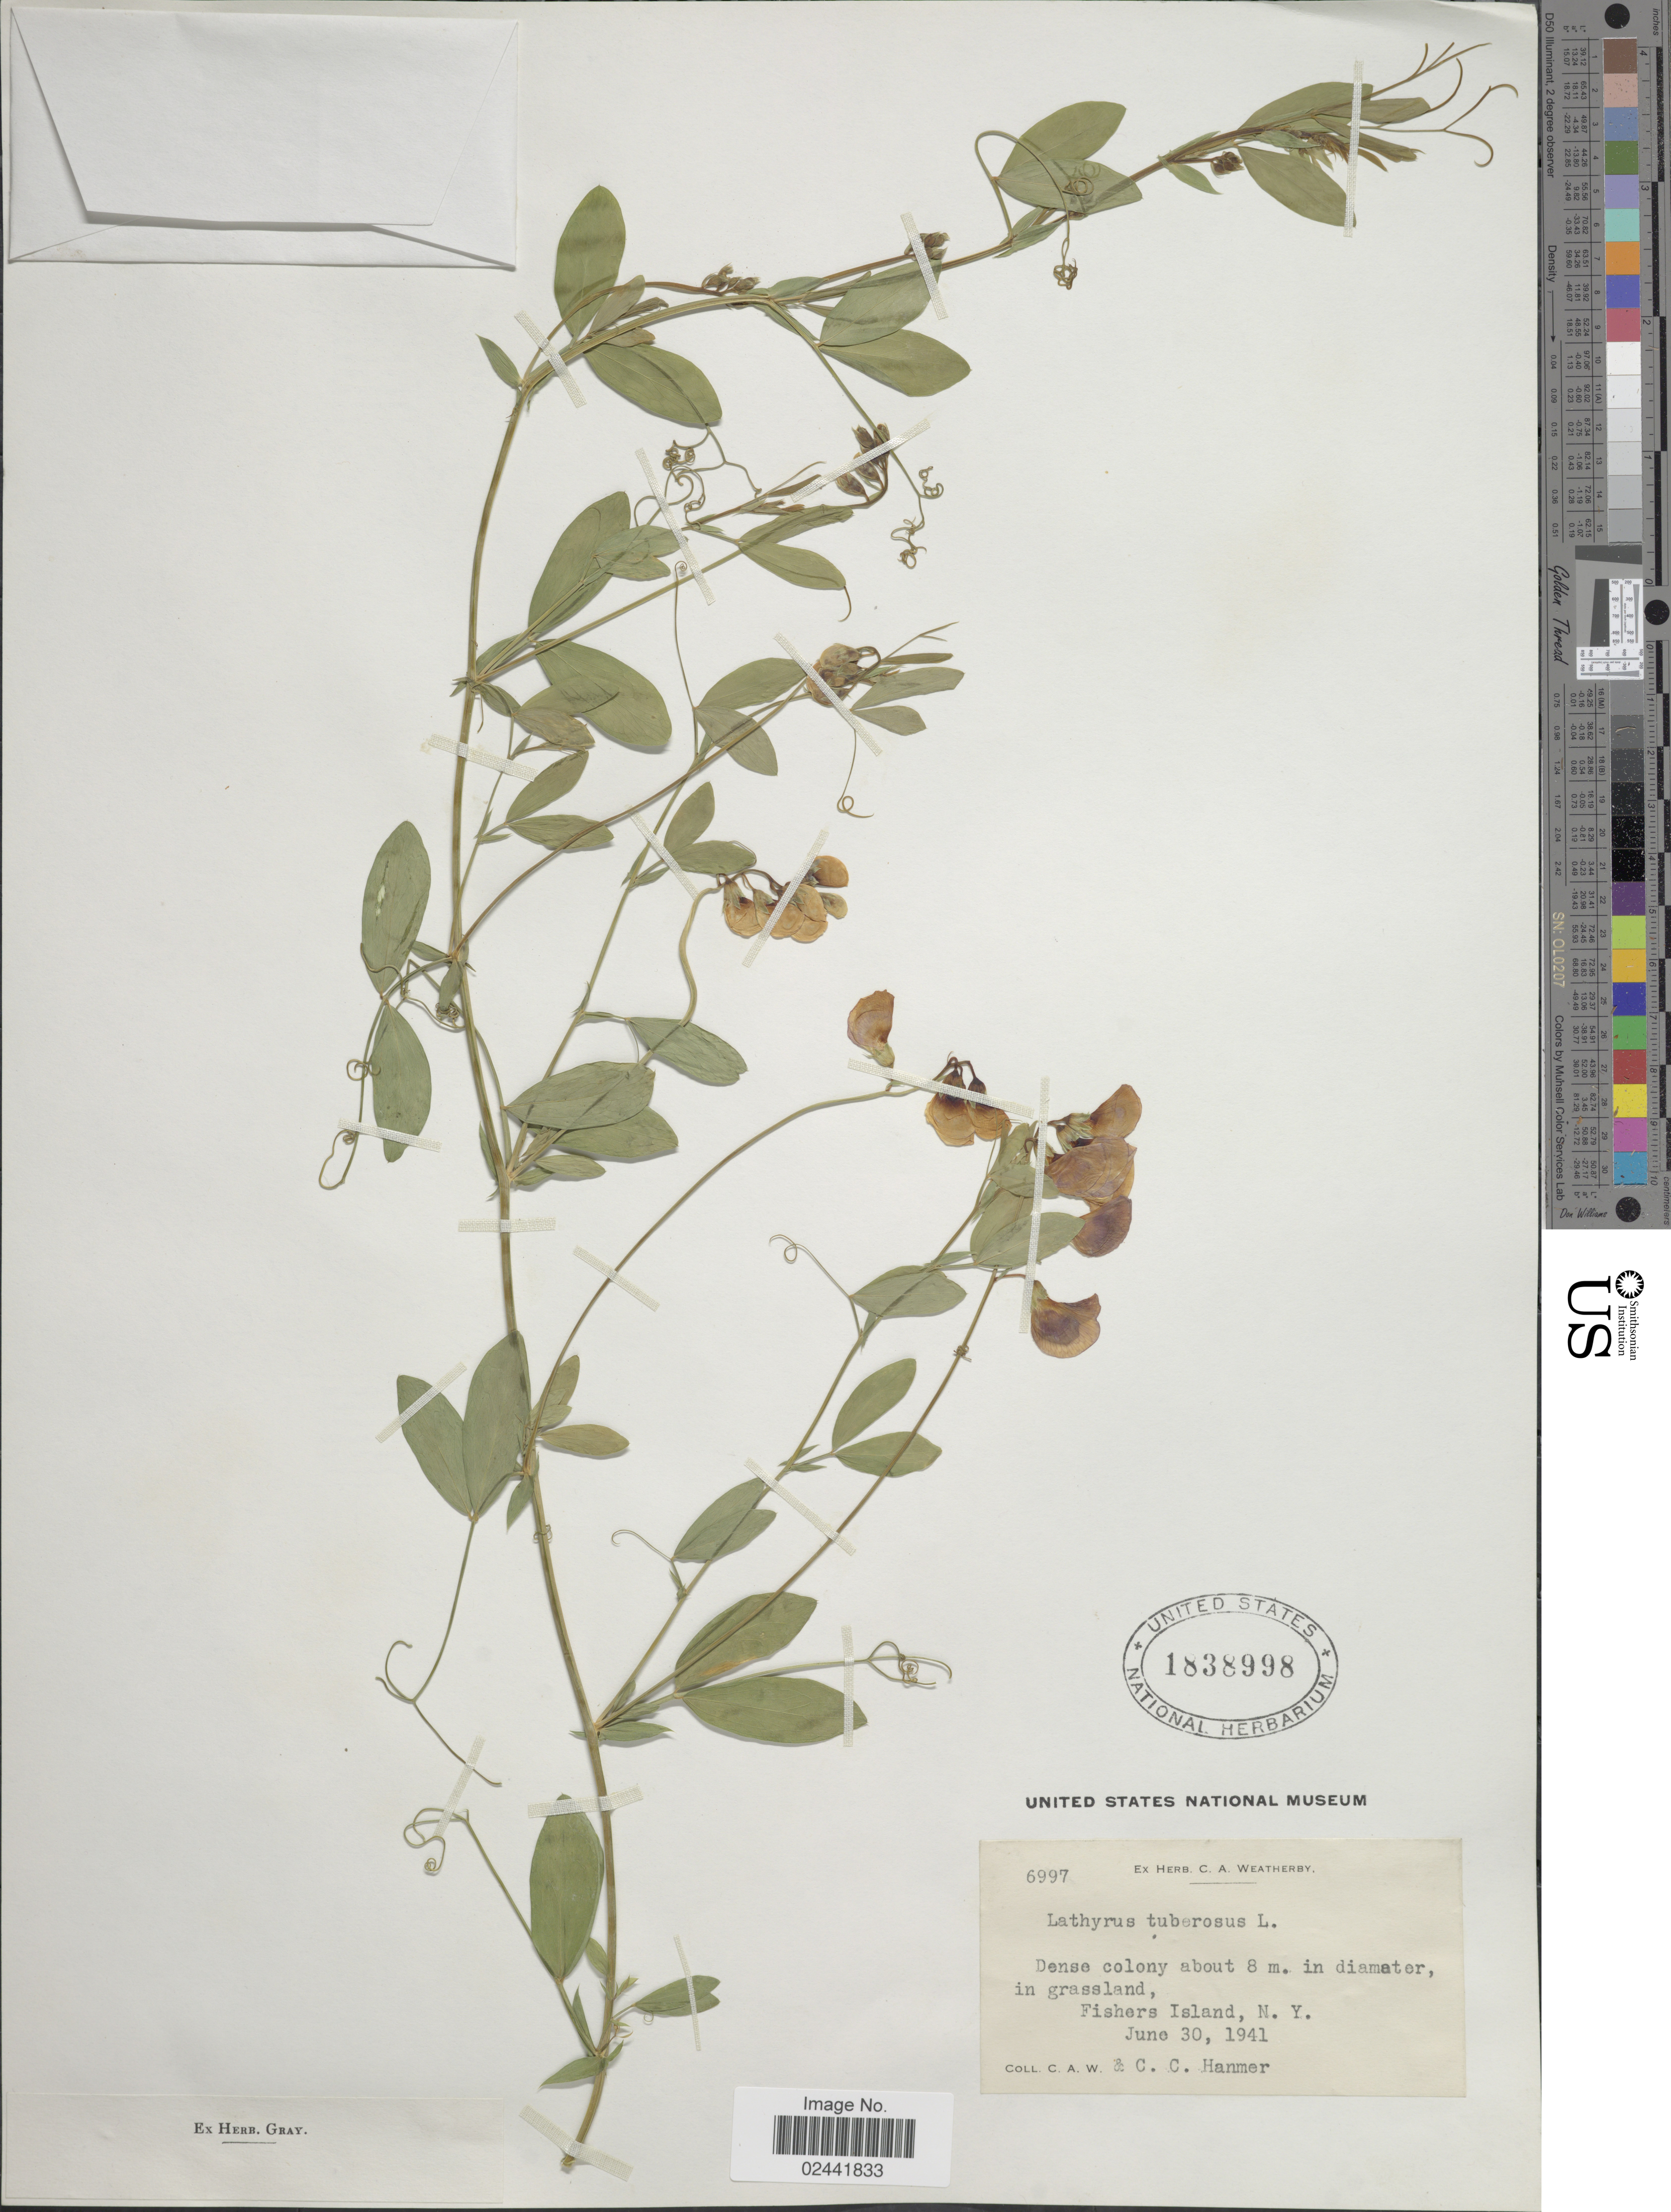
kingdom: Plantae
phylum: Tracheophyta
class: Magnoliopsida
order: Fabales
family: Fabaceae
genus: Lathyrus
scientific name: Lathyrus tuberosus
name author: L.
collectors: C. A. Weatherby & C. Hanmer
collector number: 6997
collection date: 1941-06-30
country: United States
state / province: New York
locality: Fishers Island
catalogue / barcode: US 1838998